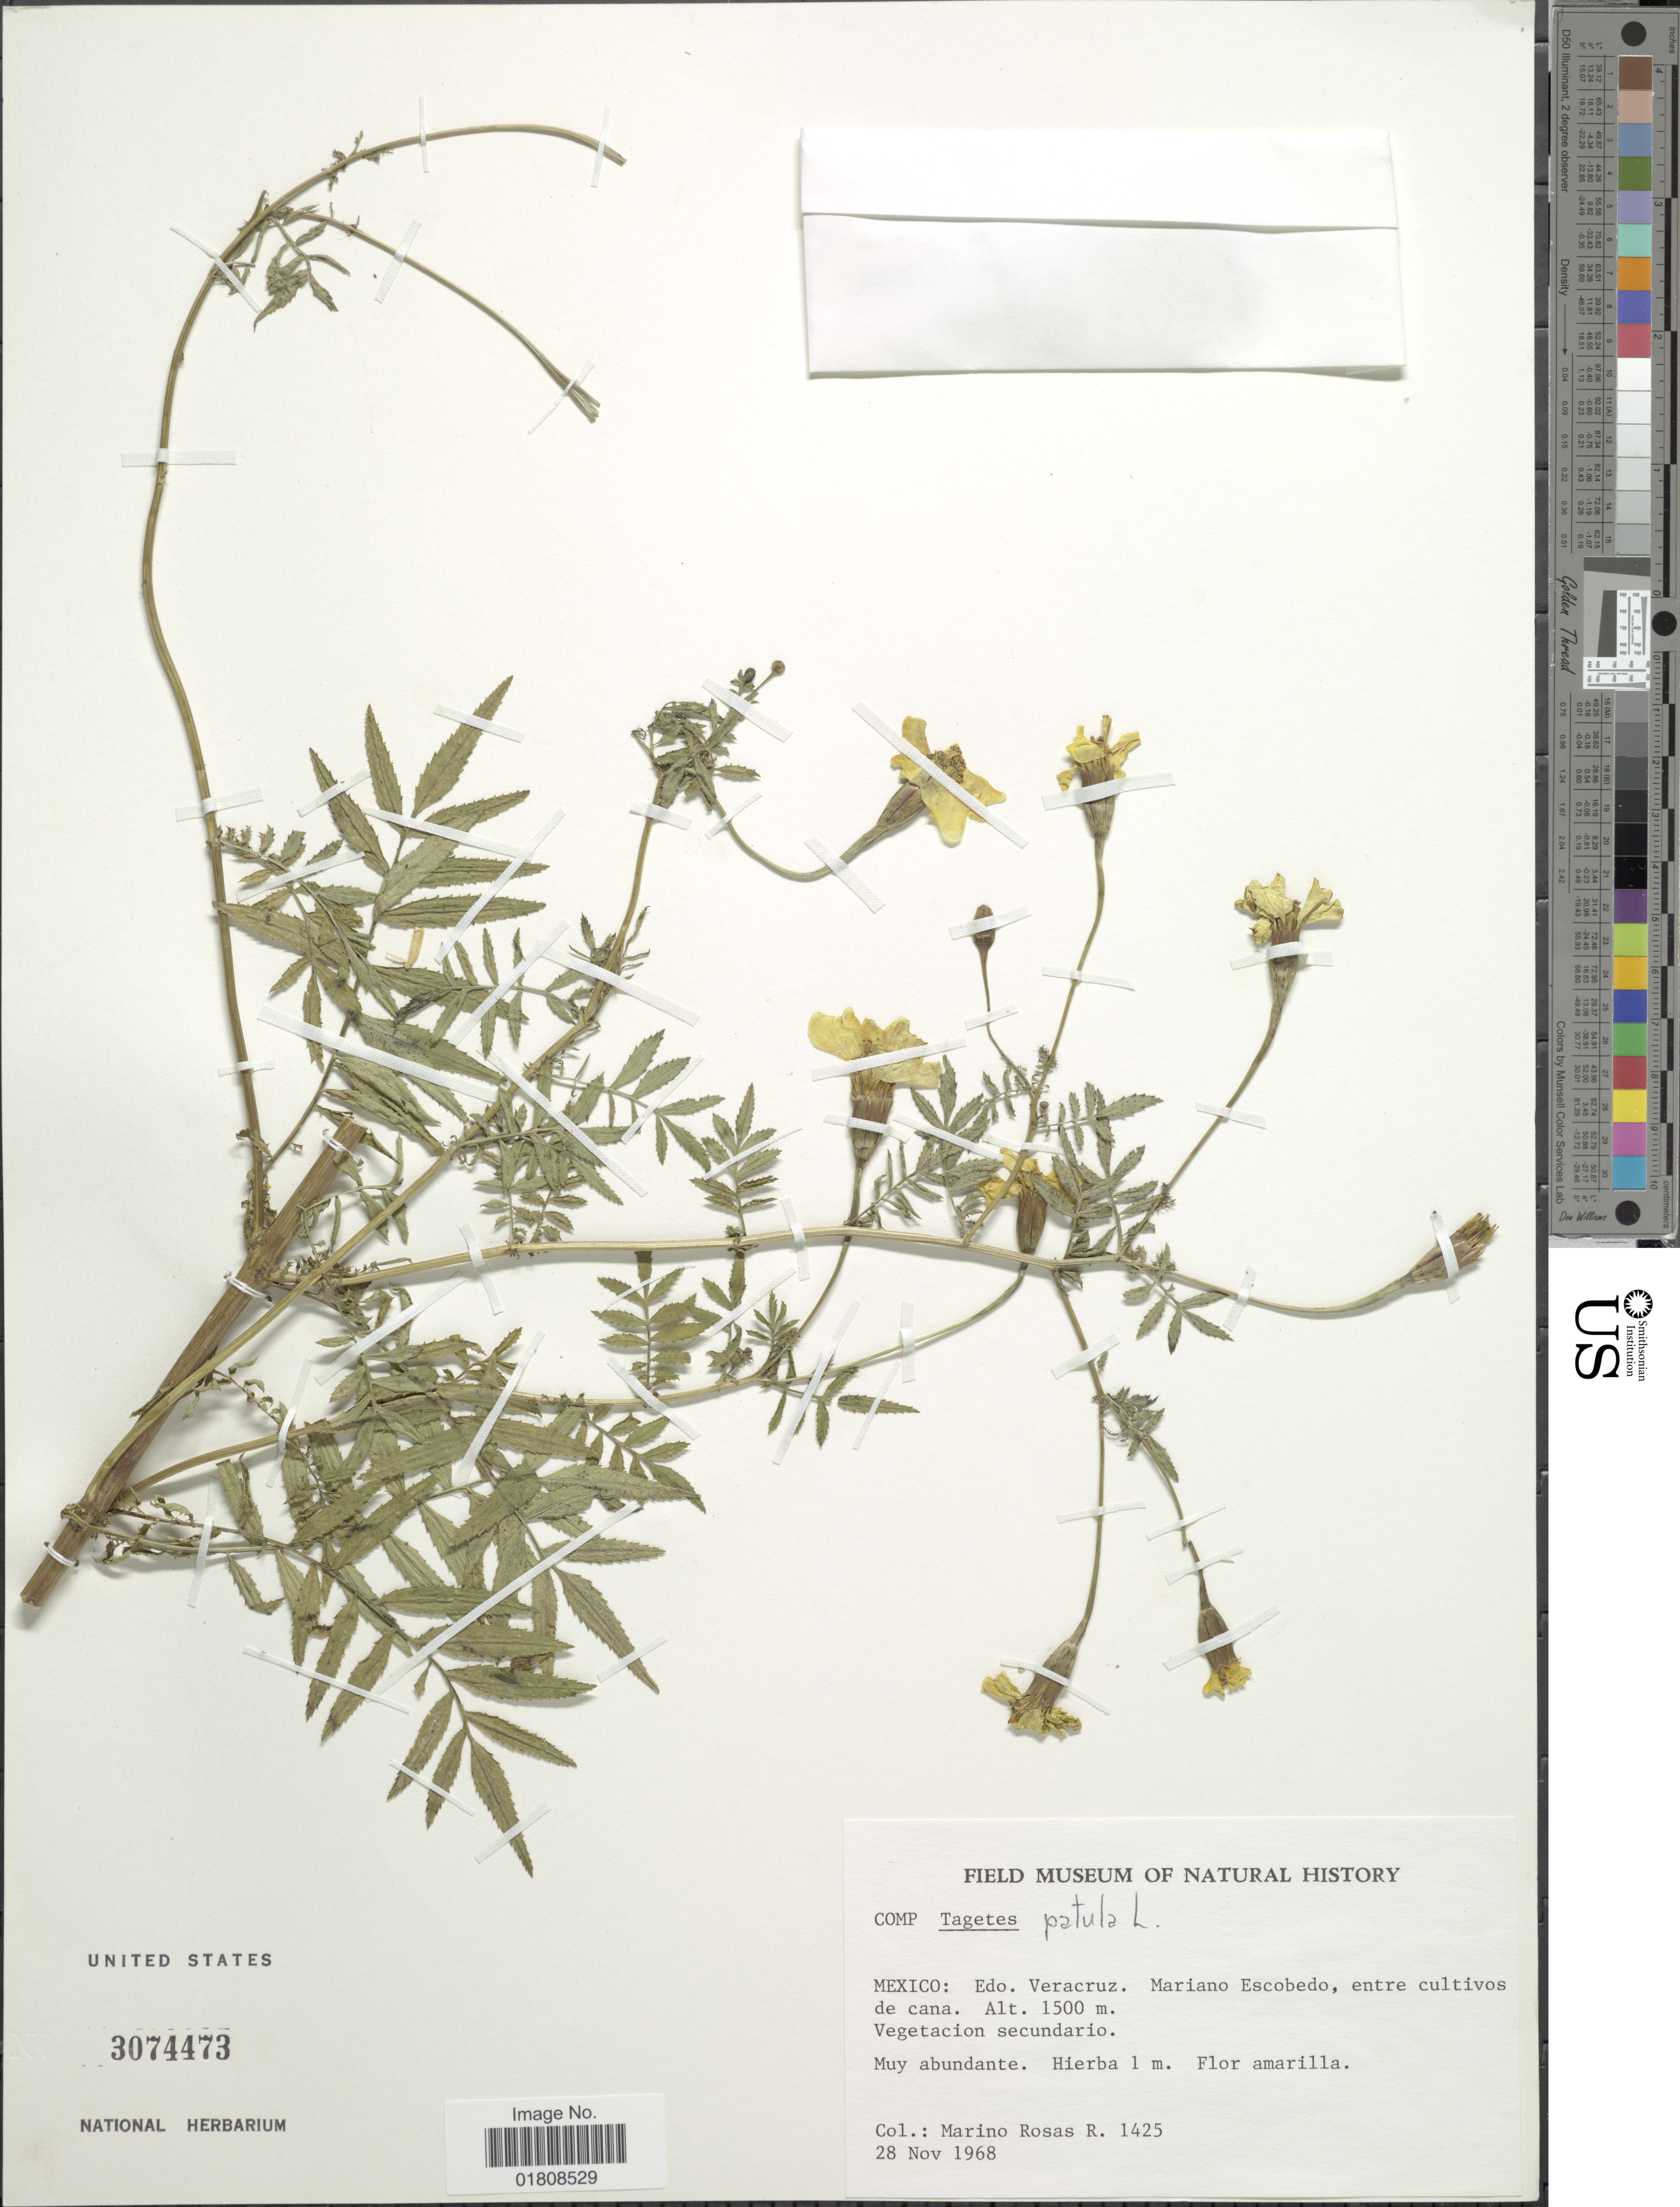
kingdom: Plantae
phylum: Tracheophyta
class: Magnoliopsida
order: Asterales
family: Asteraceae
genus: Tagetes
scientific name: Tagetes sp.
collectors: M. Rosas R.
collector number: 1425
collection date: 1968-11-28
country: Mexico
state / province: Veracruz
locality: Edo, Veracruz, Mariano Escobedo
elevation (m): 1500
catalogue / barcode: US 3074473